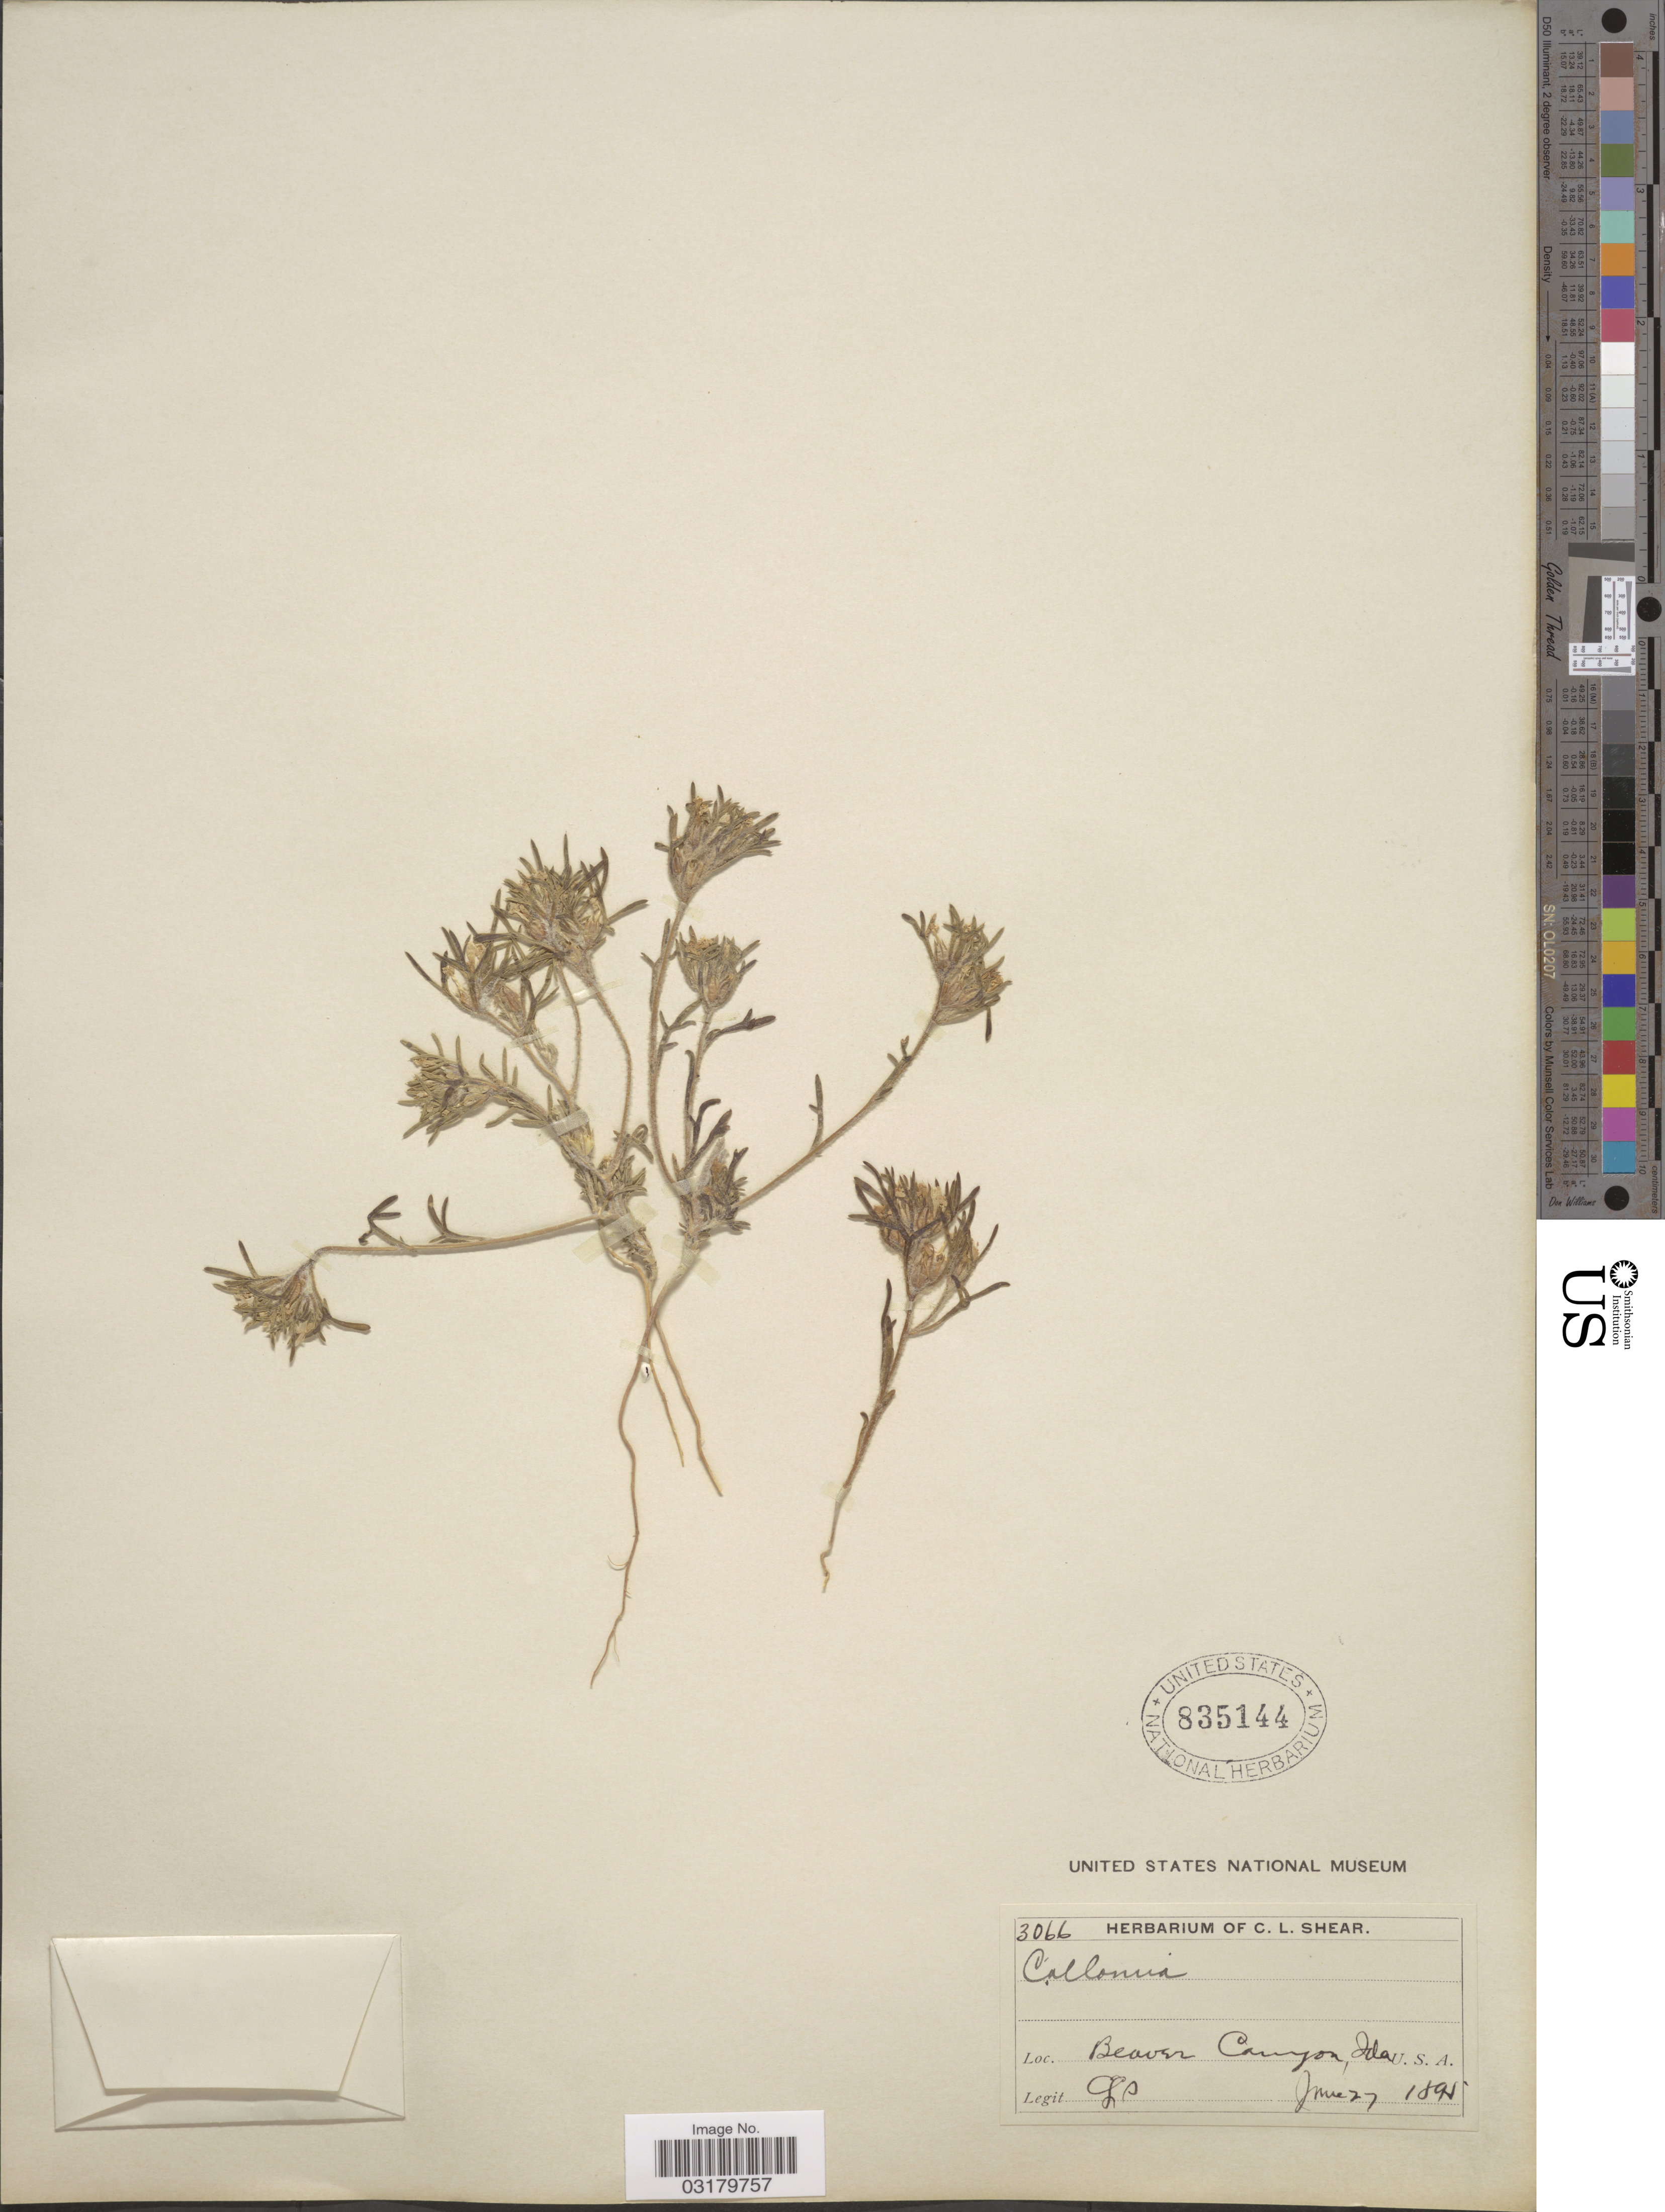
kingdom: Plantae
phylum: Tracheophyta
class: Magnoliopsida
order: Ericales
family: Polemoniaceae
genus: Ipomopsis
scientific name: Ipomopsis pumila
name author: (Nutt.) V.E. Grant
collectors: C. L. Shear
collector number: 3066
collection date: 1895-06-27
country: United States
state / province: Idaho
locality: Beaver Canyon, Ida.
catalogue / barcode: US 835144